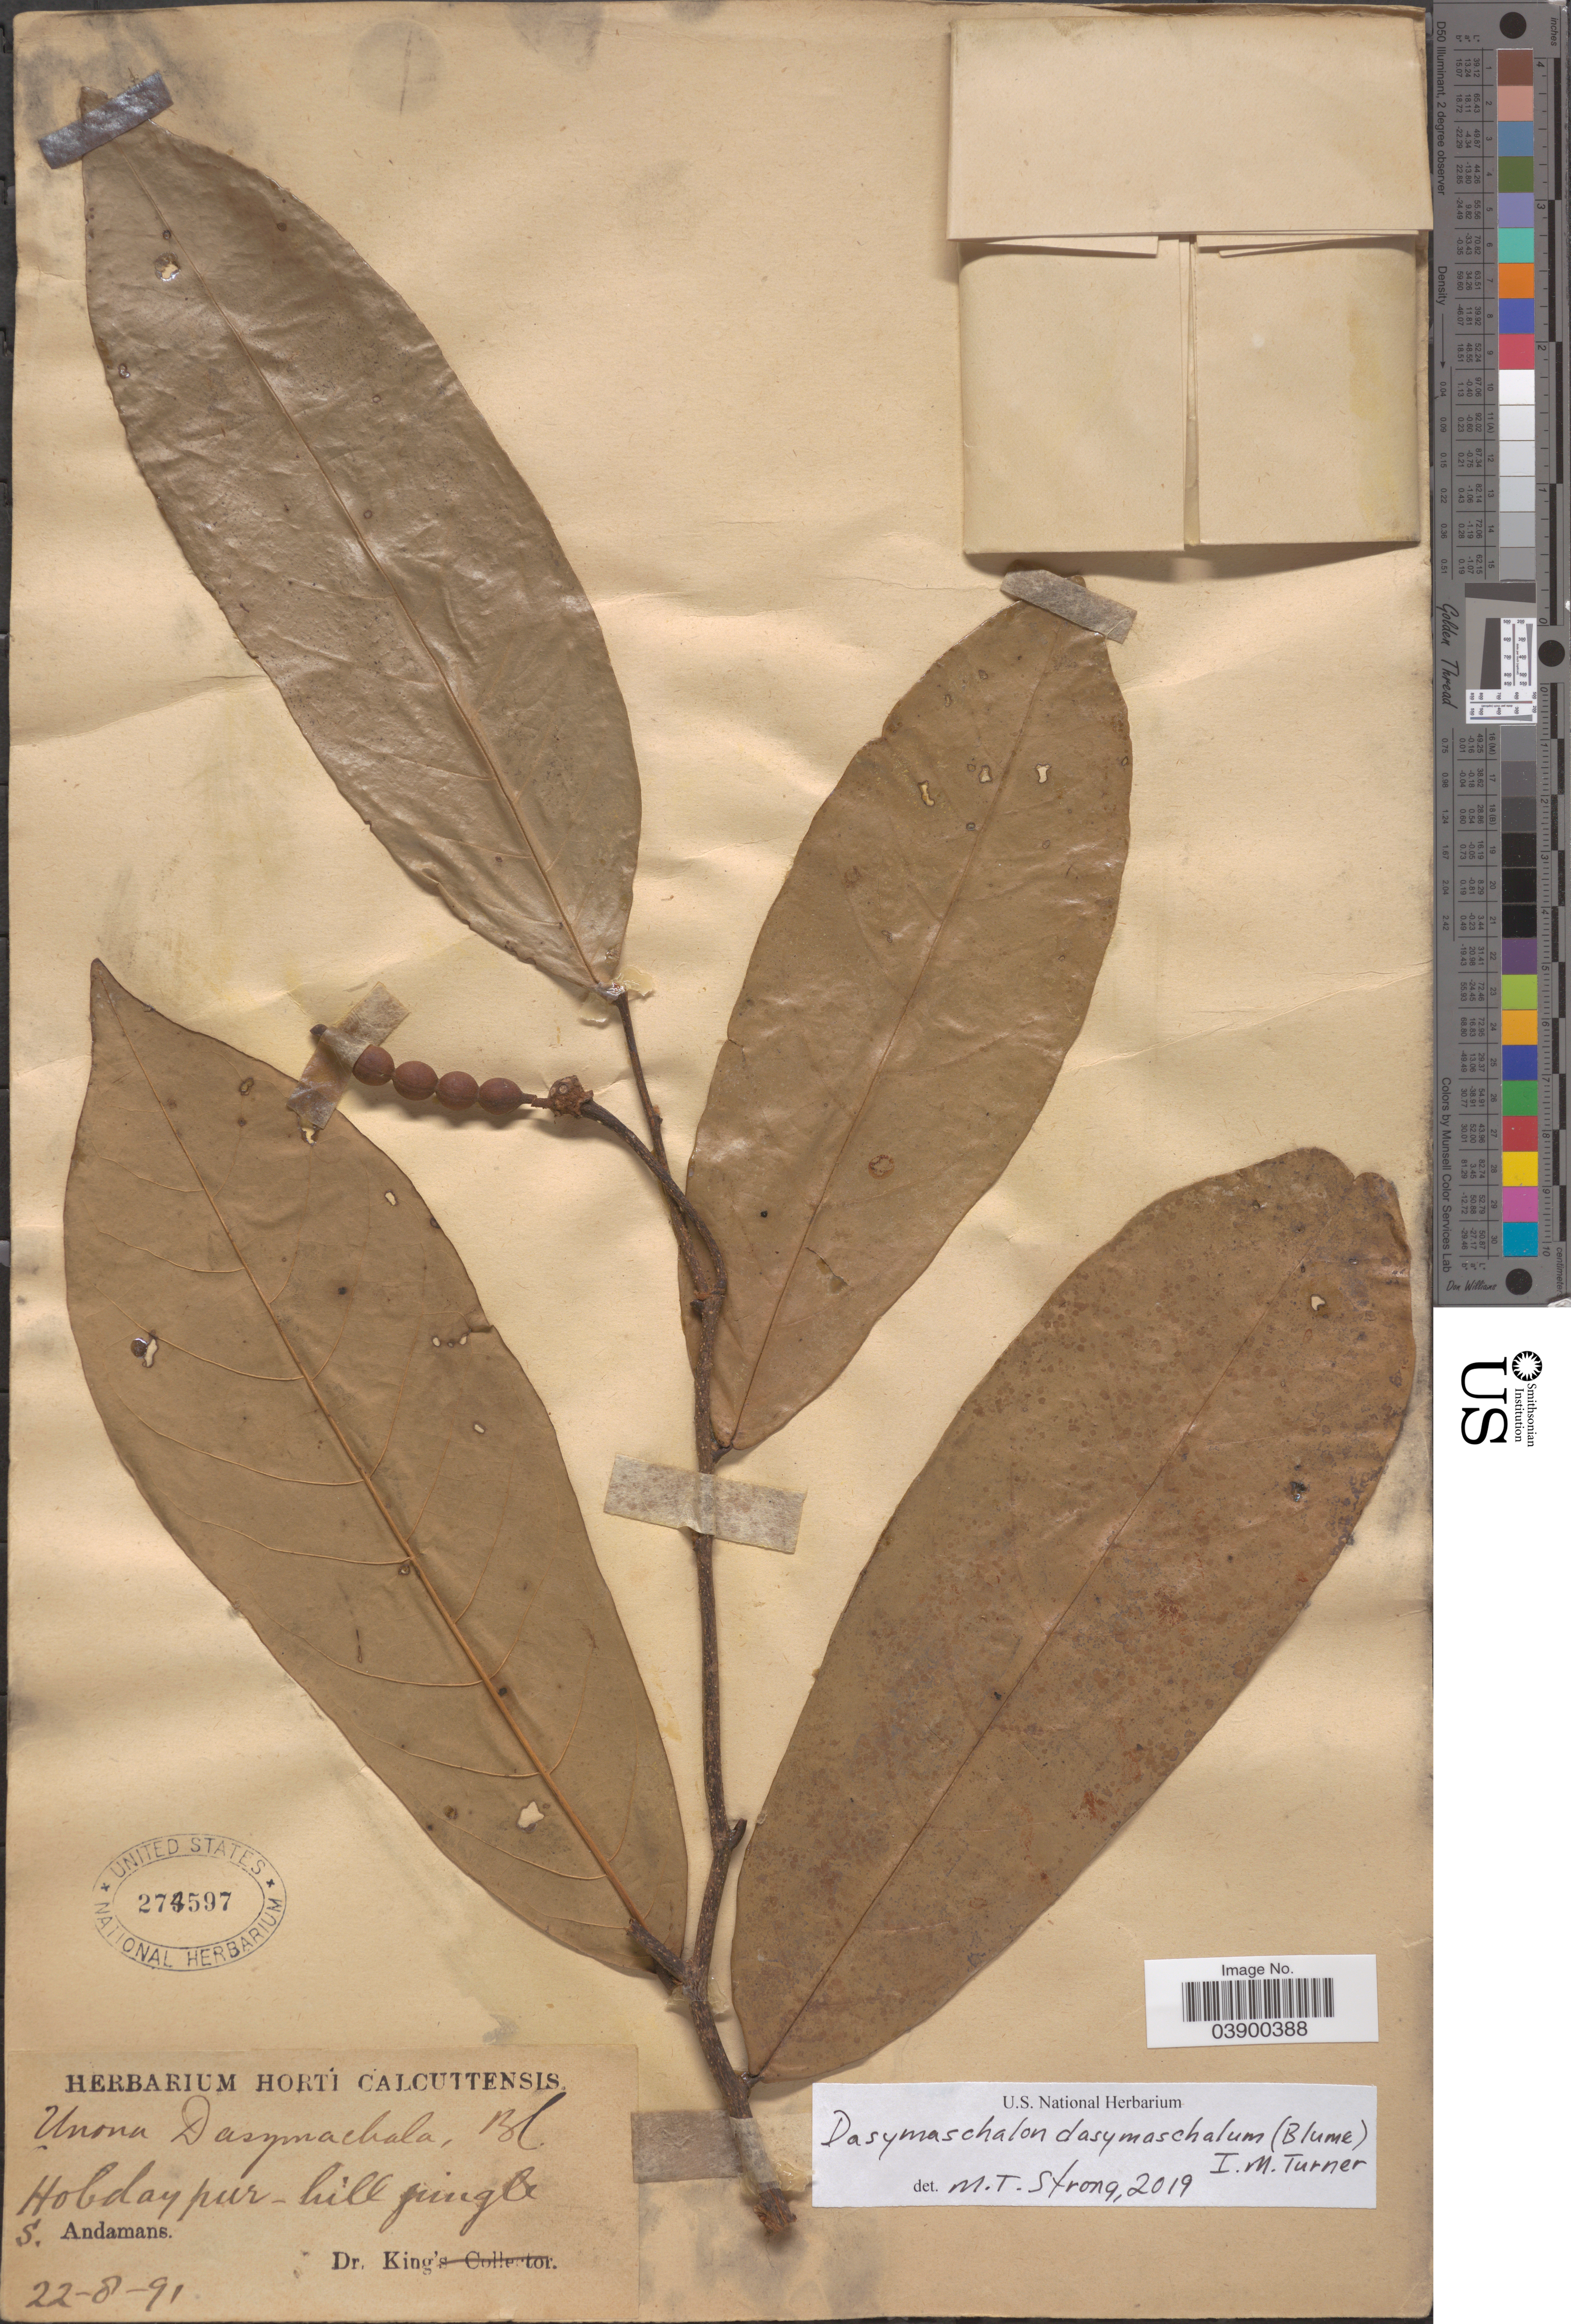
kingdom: Plantae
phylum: Tracheophyta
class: Magnoliopsida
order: Magnoliales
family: Annonaceae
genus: Dasymaschalon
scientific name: Dasymaschalon dasymaschalum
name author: (Blume) I.M. Turner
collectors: G. King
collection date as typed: Transcribed d/m/y: 22/8/91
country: India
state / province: Andaman and Nicobar Islands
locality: Hobdaypur-hill jungle. S. Andamans.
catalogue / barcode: US 274597